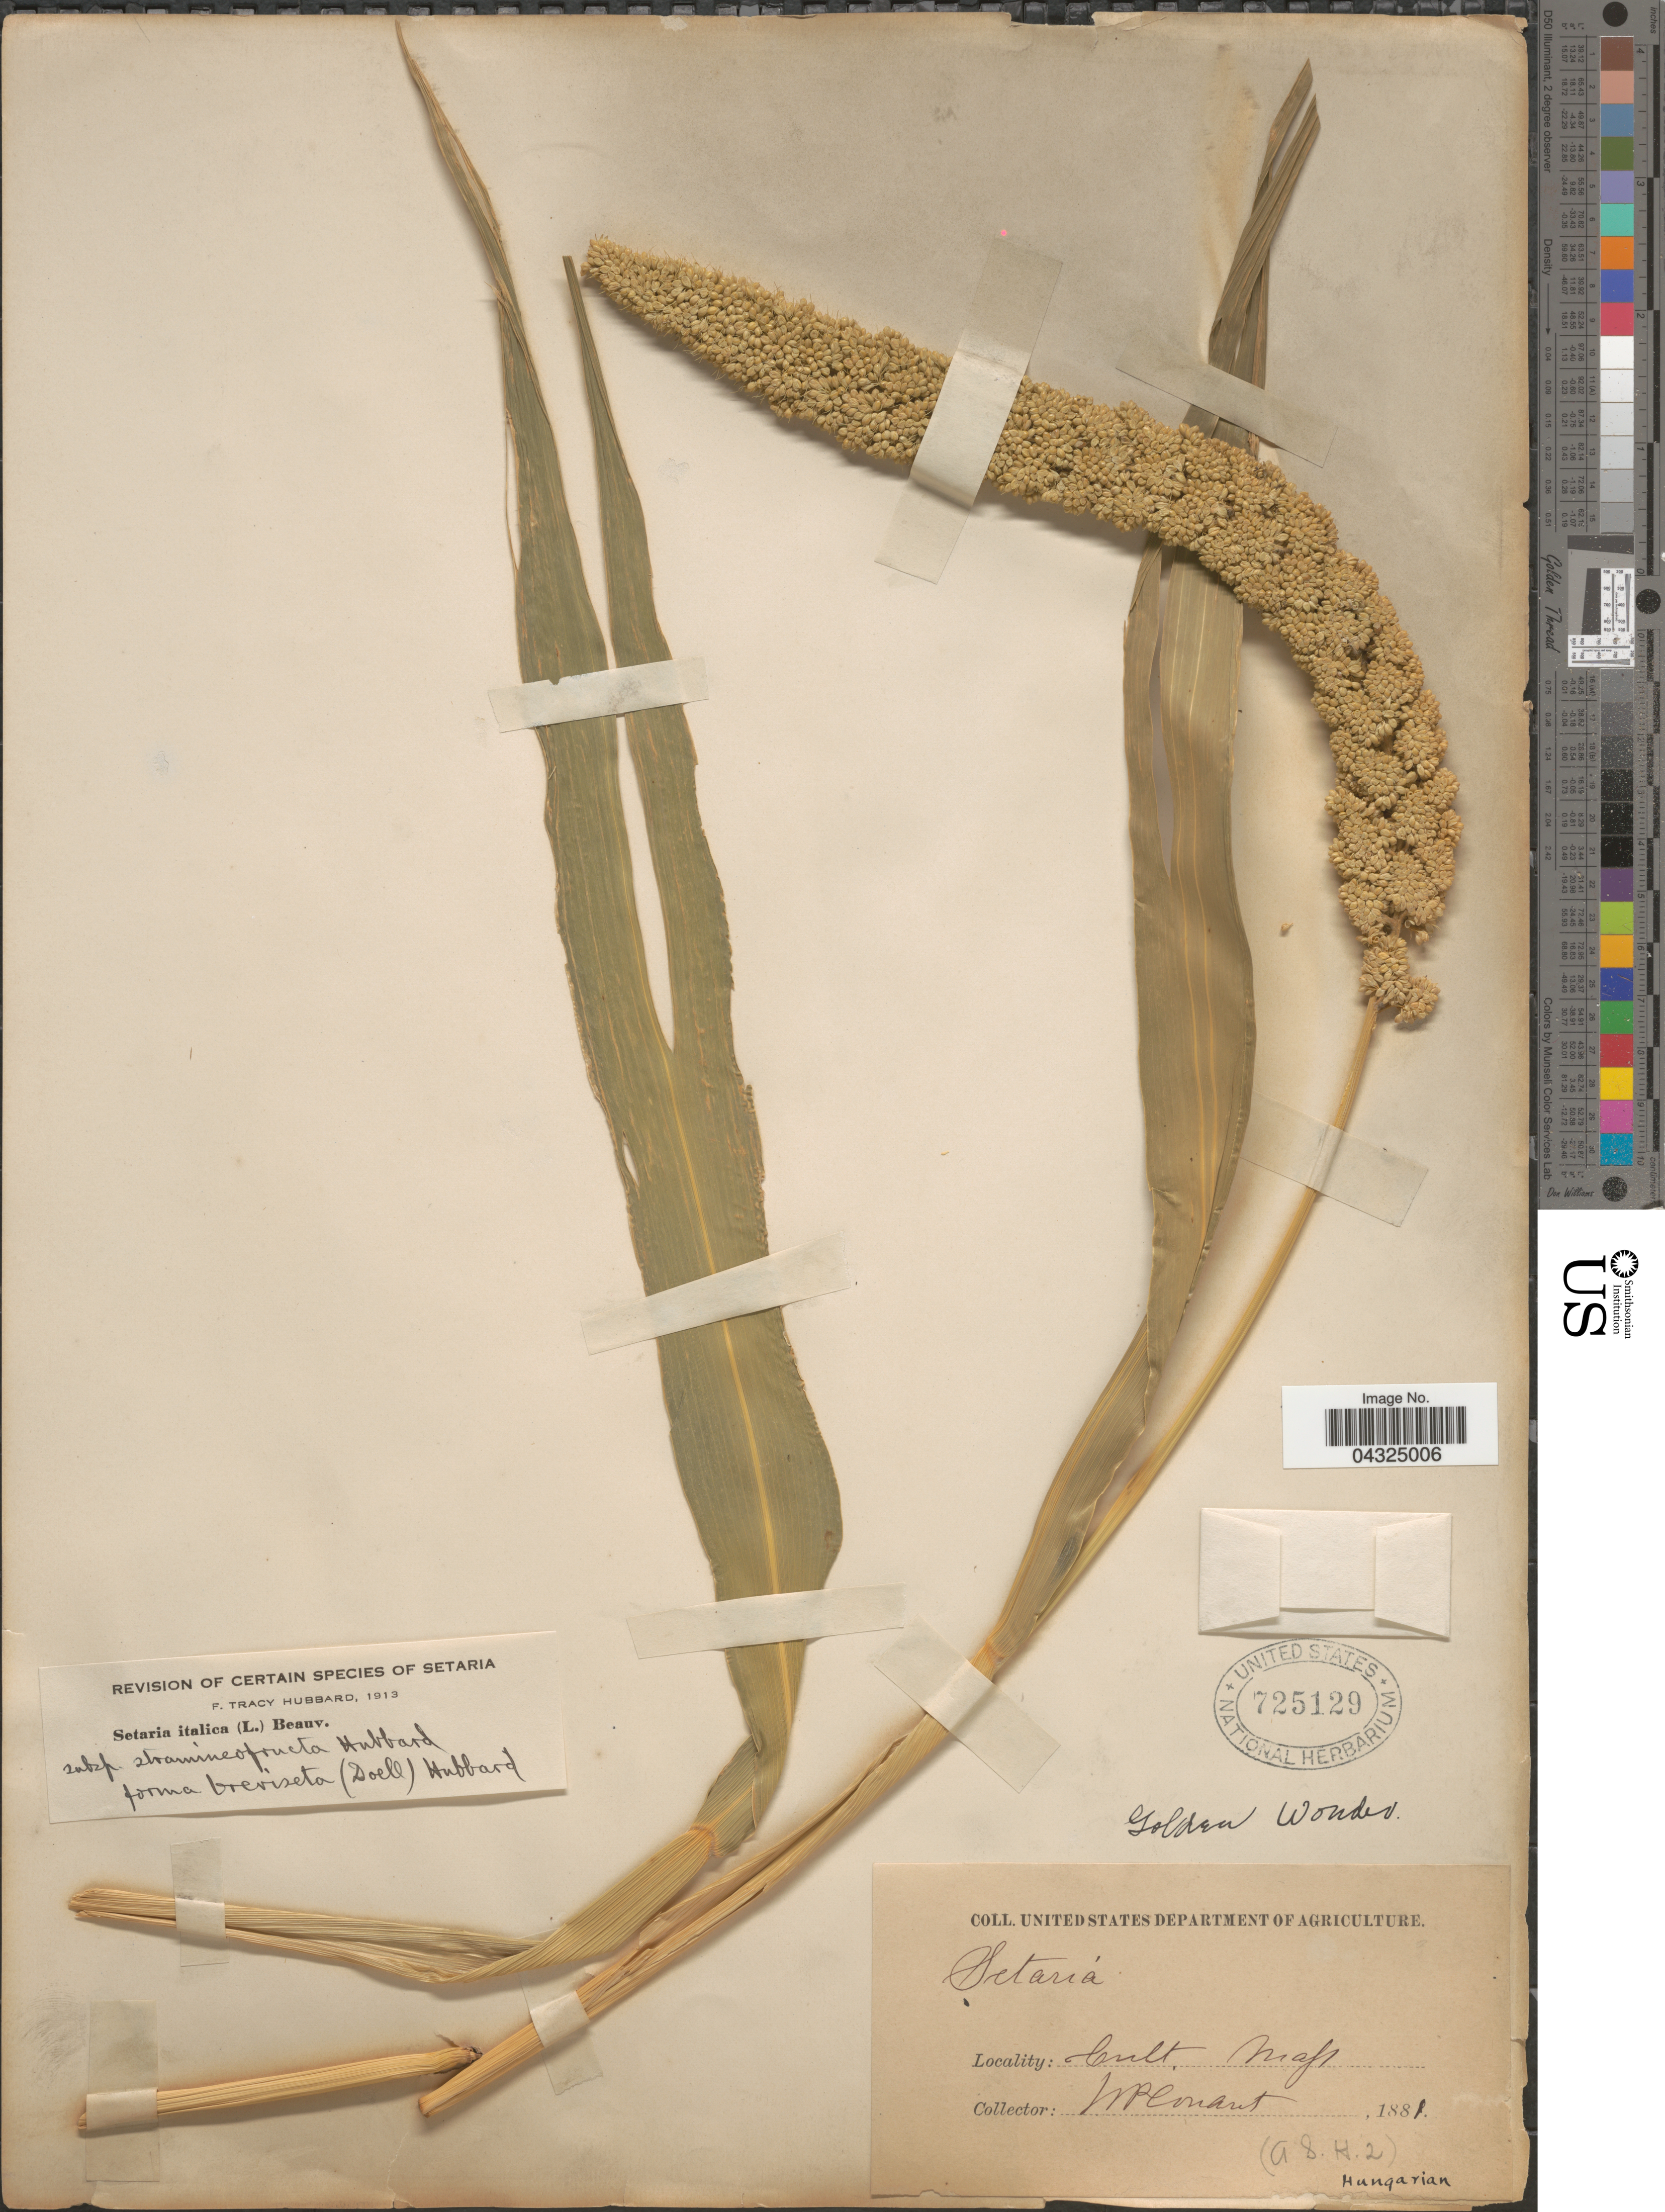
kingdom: Plantae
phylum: Tracheophyta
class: Liliopsida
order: Poales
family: Poaceae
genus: Setaria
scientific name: Setaria italica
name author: (L.) P. Beauv.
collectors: W. P. Conant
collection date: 1881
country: United States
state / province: Massachusetts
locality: Cult. Mass.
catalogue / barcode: US 725129